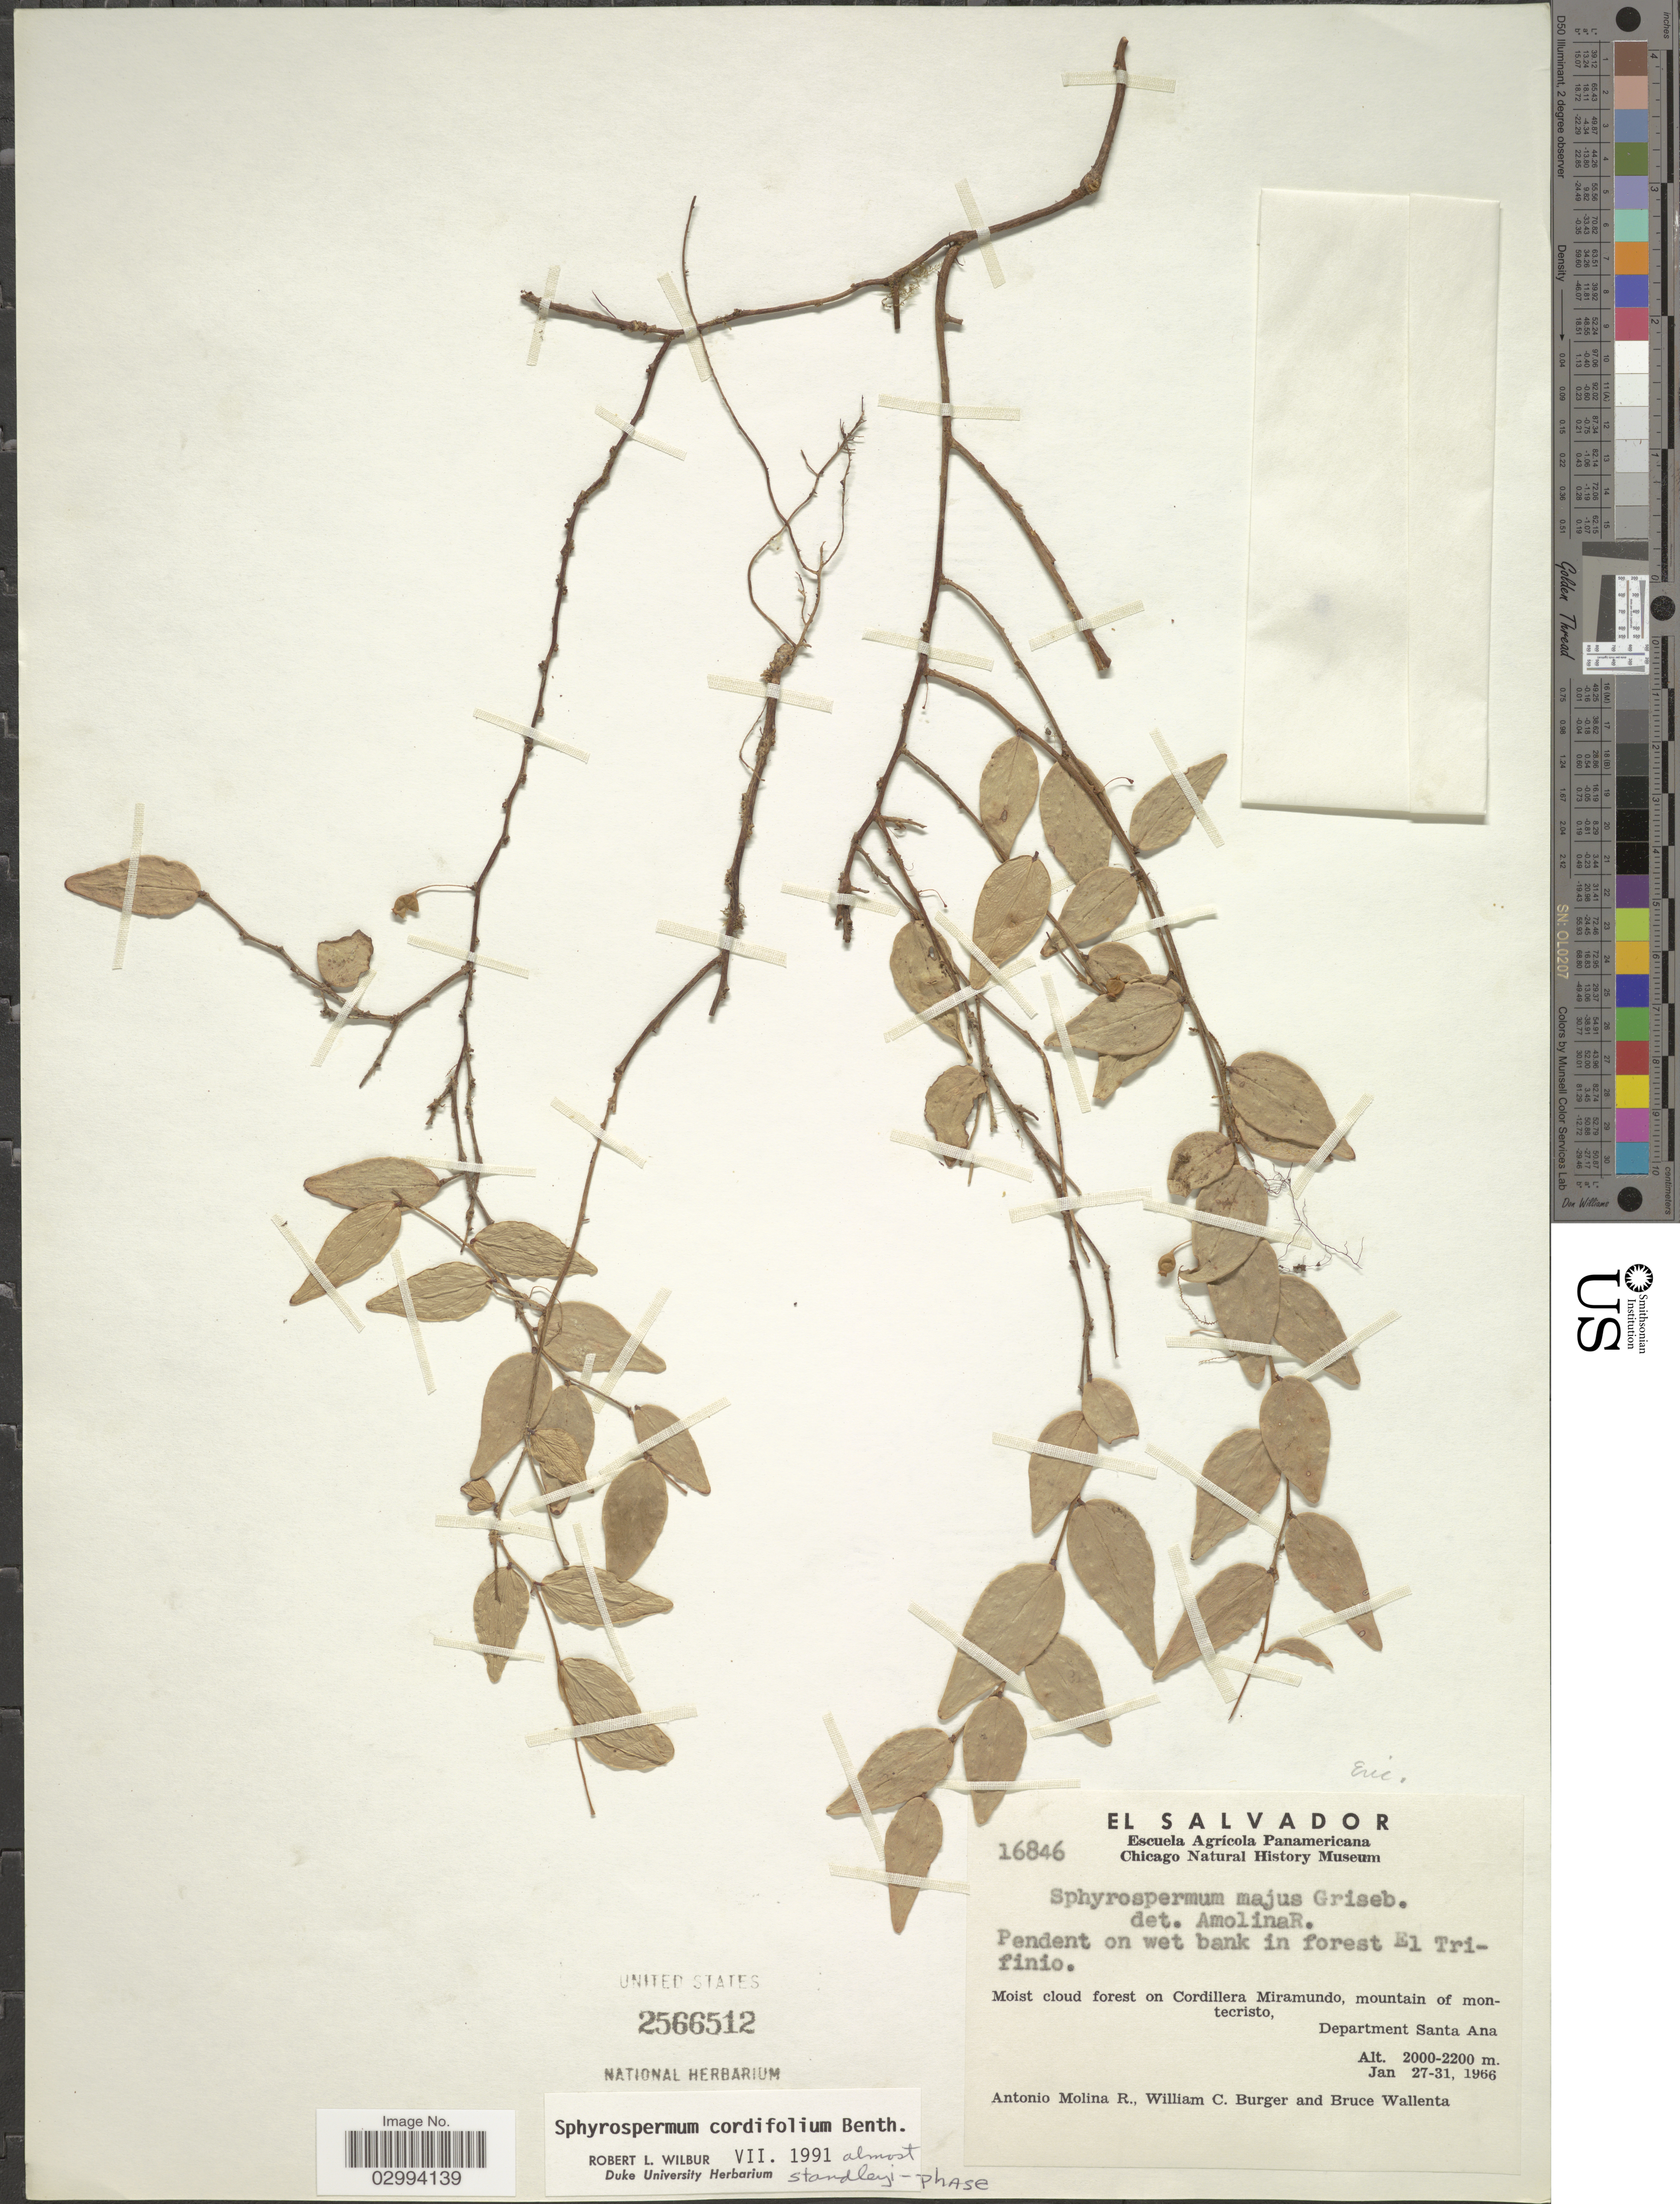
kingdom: Plantae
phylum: Tracheophyta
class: Magnoliopsida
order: Ericales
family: Ericaceae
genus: Sphyrospermum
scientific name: Sphyrospermum cordifolium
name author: Benth.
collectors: A. Molina R., W. Burger & B. Wallenta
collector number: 16846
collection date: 1966-01-27/1966-01-31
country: El Salvador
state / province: Santa Ana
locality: Pendent on wet bank in forest El Trifinio. Moist cloud forest on Cordillera Miramundo, mountain of montecristo, Department Santa Ana.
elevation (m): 2000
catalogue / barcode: US 2566512